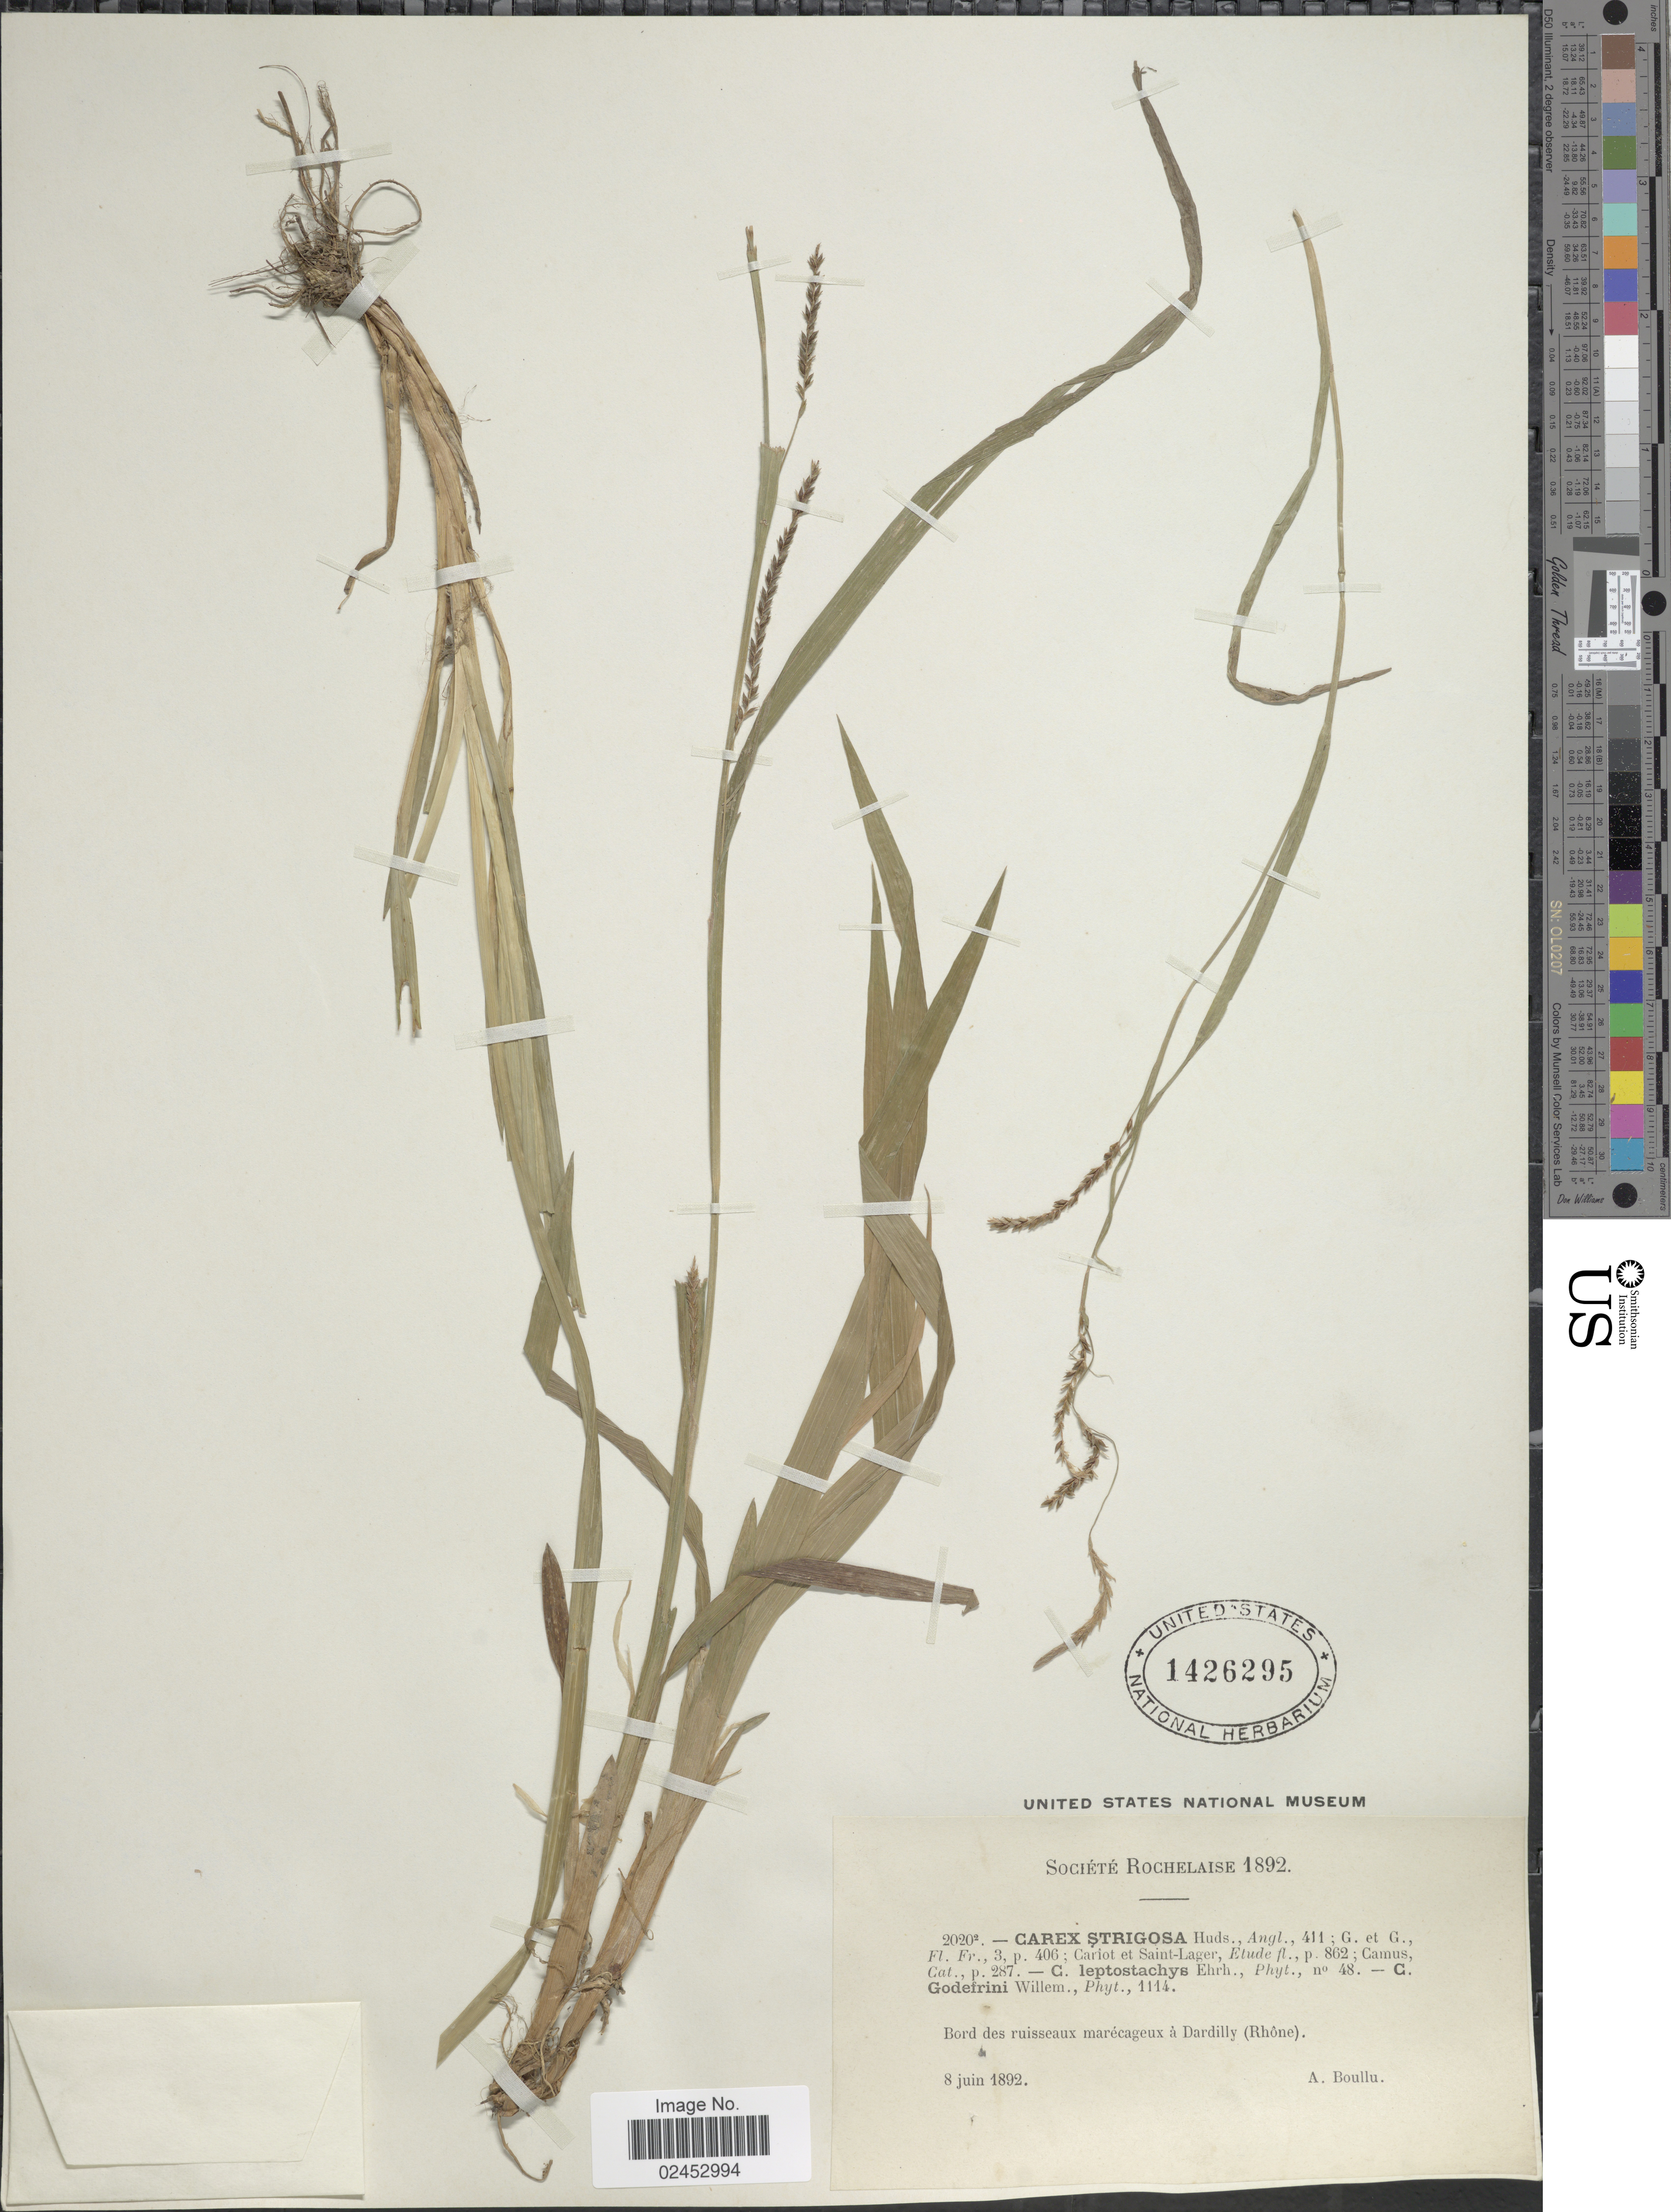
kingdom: Plantae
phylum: Tracheophyta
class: Liliopsida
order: Poales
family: Cyperaceae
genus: Carex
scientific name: Carex strigosa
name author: Huds.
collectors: A. Boullu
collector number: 20202*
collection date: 1892-06-08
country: France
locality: Societe Rochelaise, Bord des ruisseaux marecageux a Dardilly (Rhone).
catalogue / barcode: US 1426295